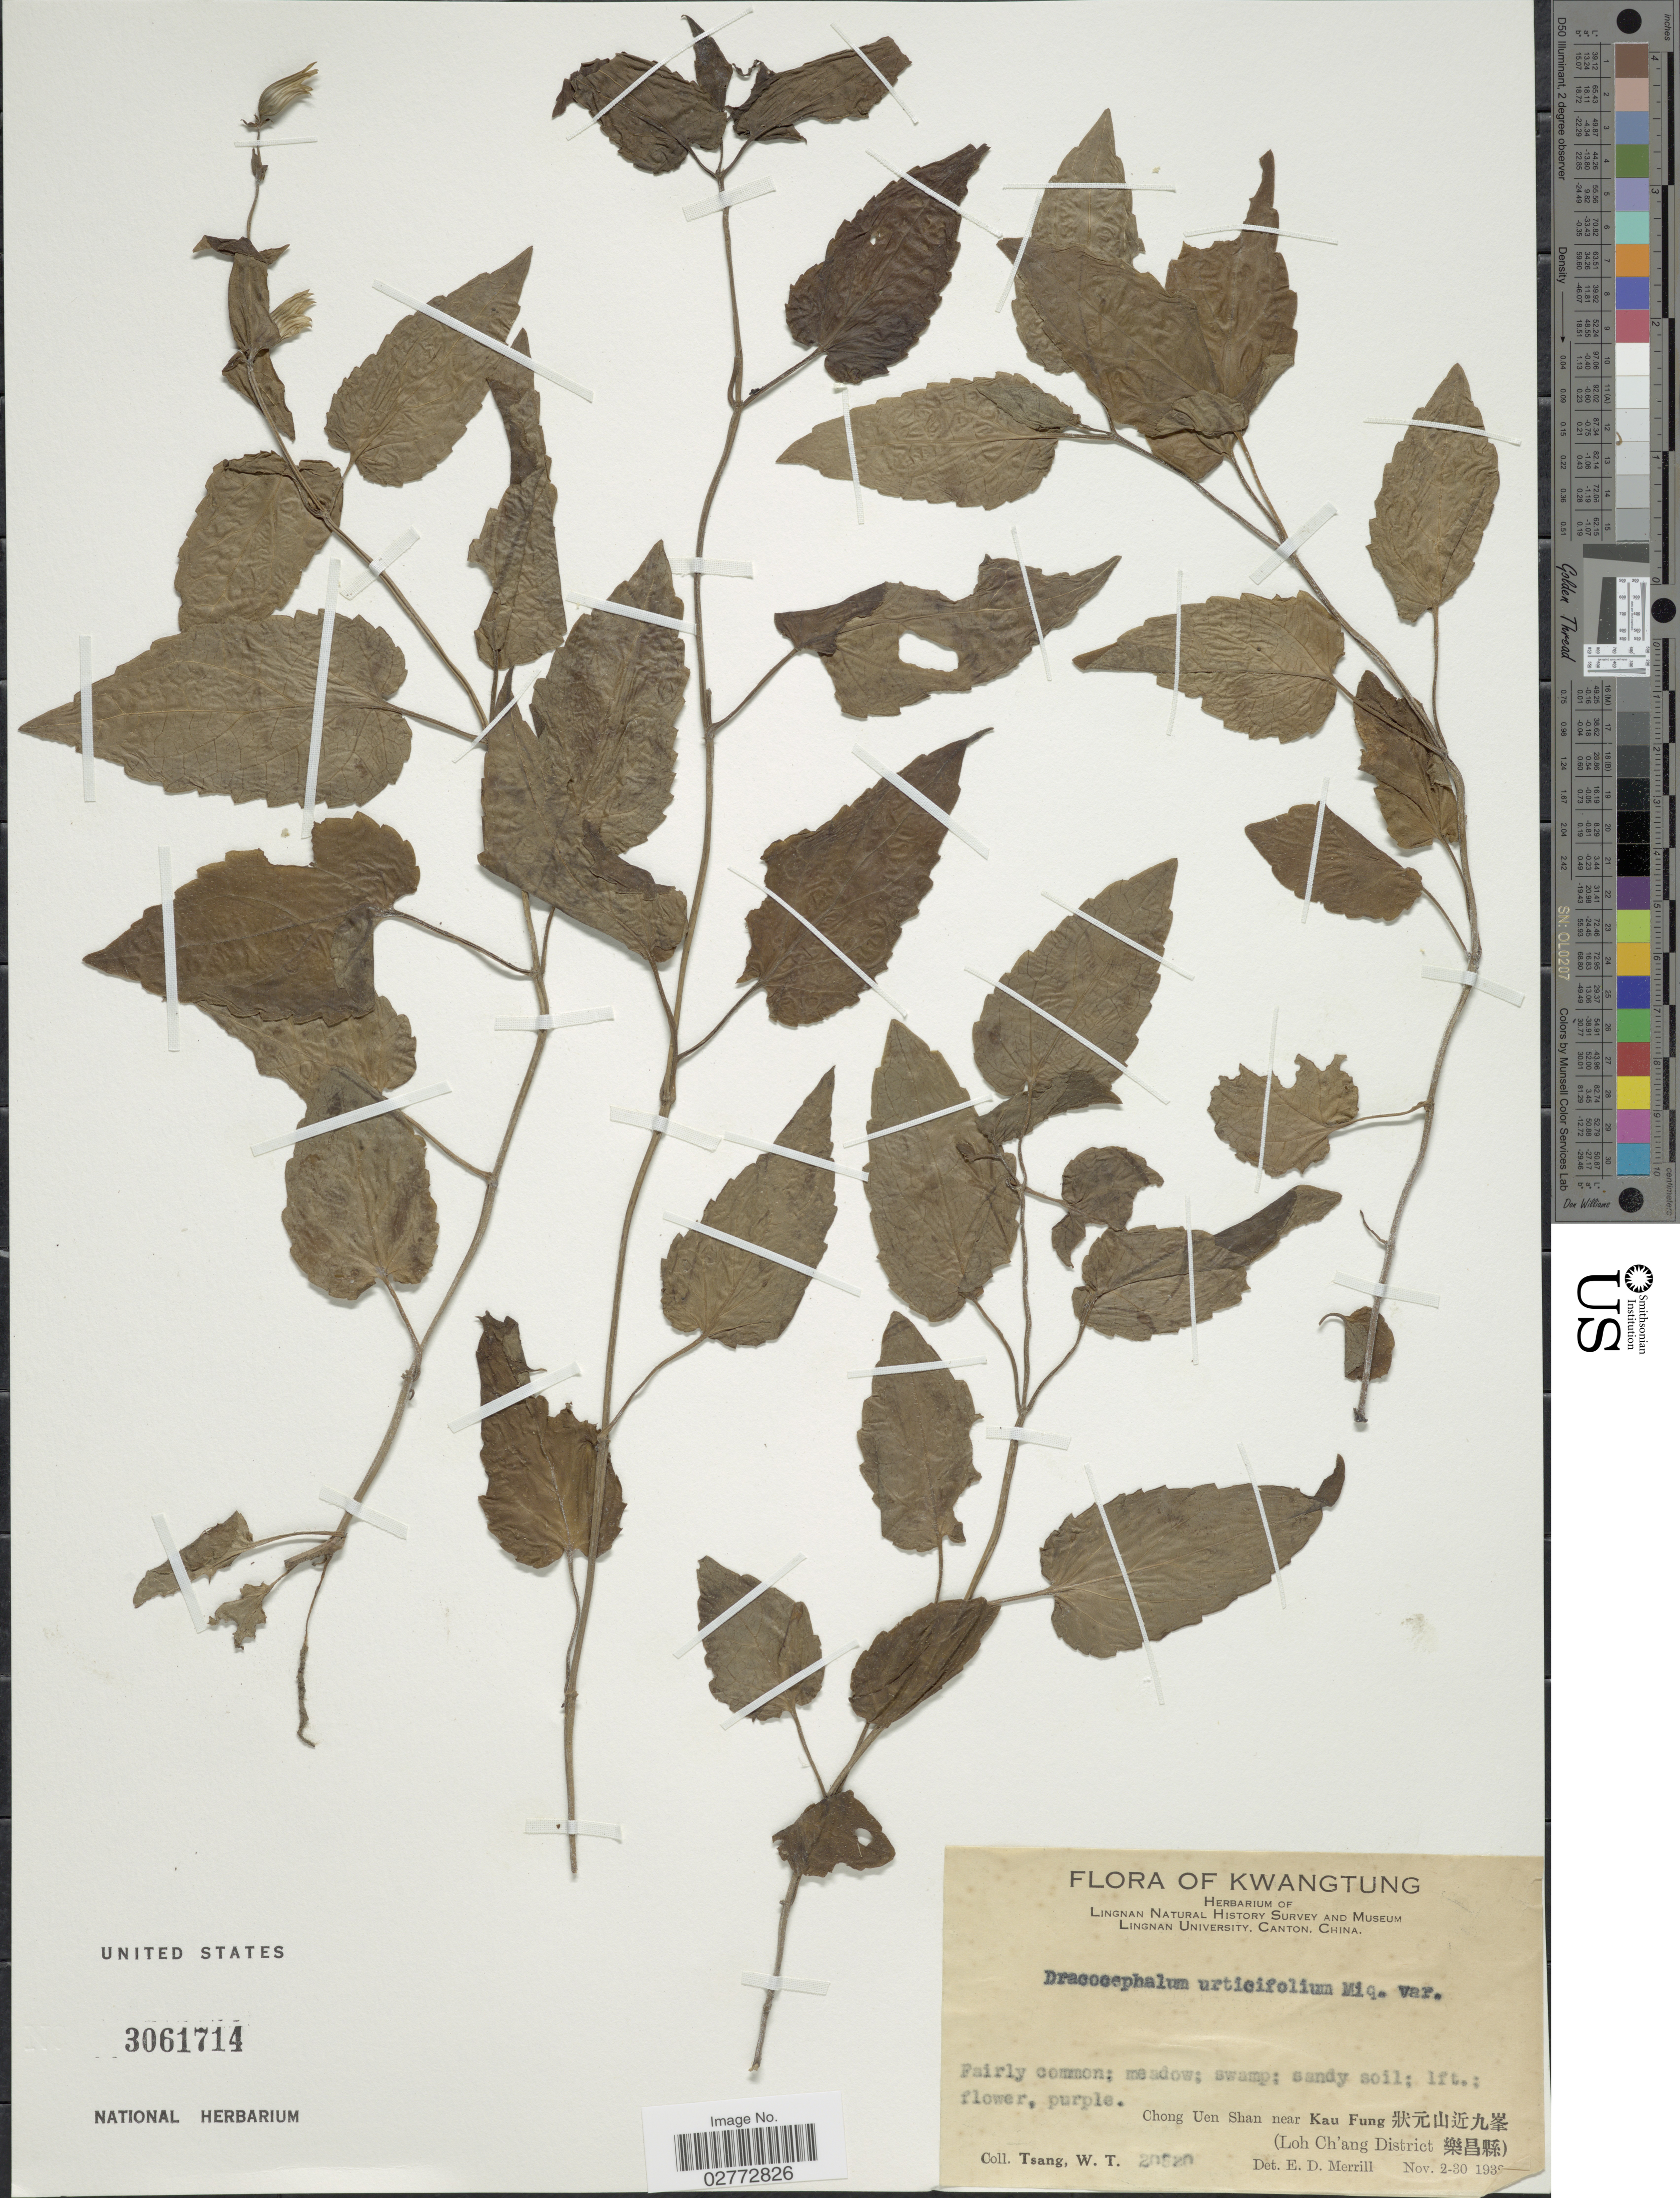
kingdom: Plantae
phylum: Tracheophyta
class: Magnoliopsida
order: Lamiales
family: Lamiaceae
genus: Dracocephalum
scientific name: Dracocephalum urticifolium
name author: Miq.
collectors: W. T. Tsang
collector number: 20820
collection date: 1932-11-02/1932-11-30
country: China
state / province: Guangdong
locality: Kwangtung. Chong Uen Shan near Kau Fung X. (Loh Ch'ang District X).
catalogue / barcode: US 3061714